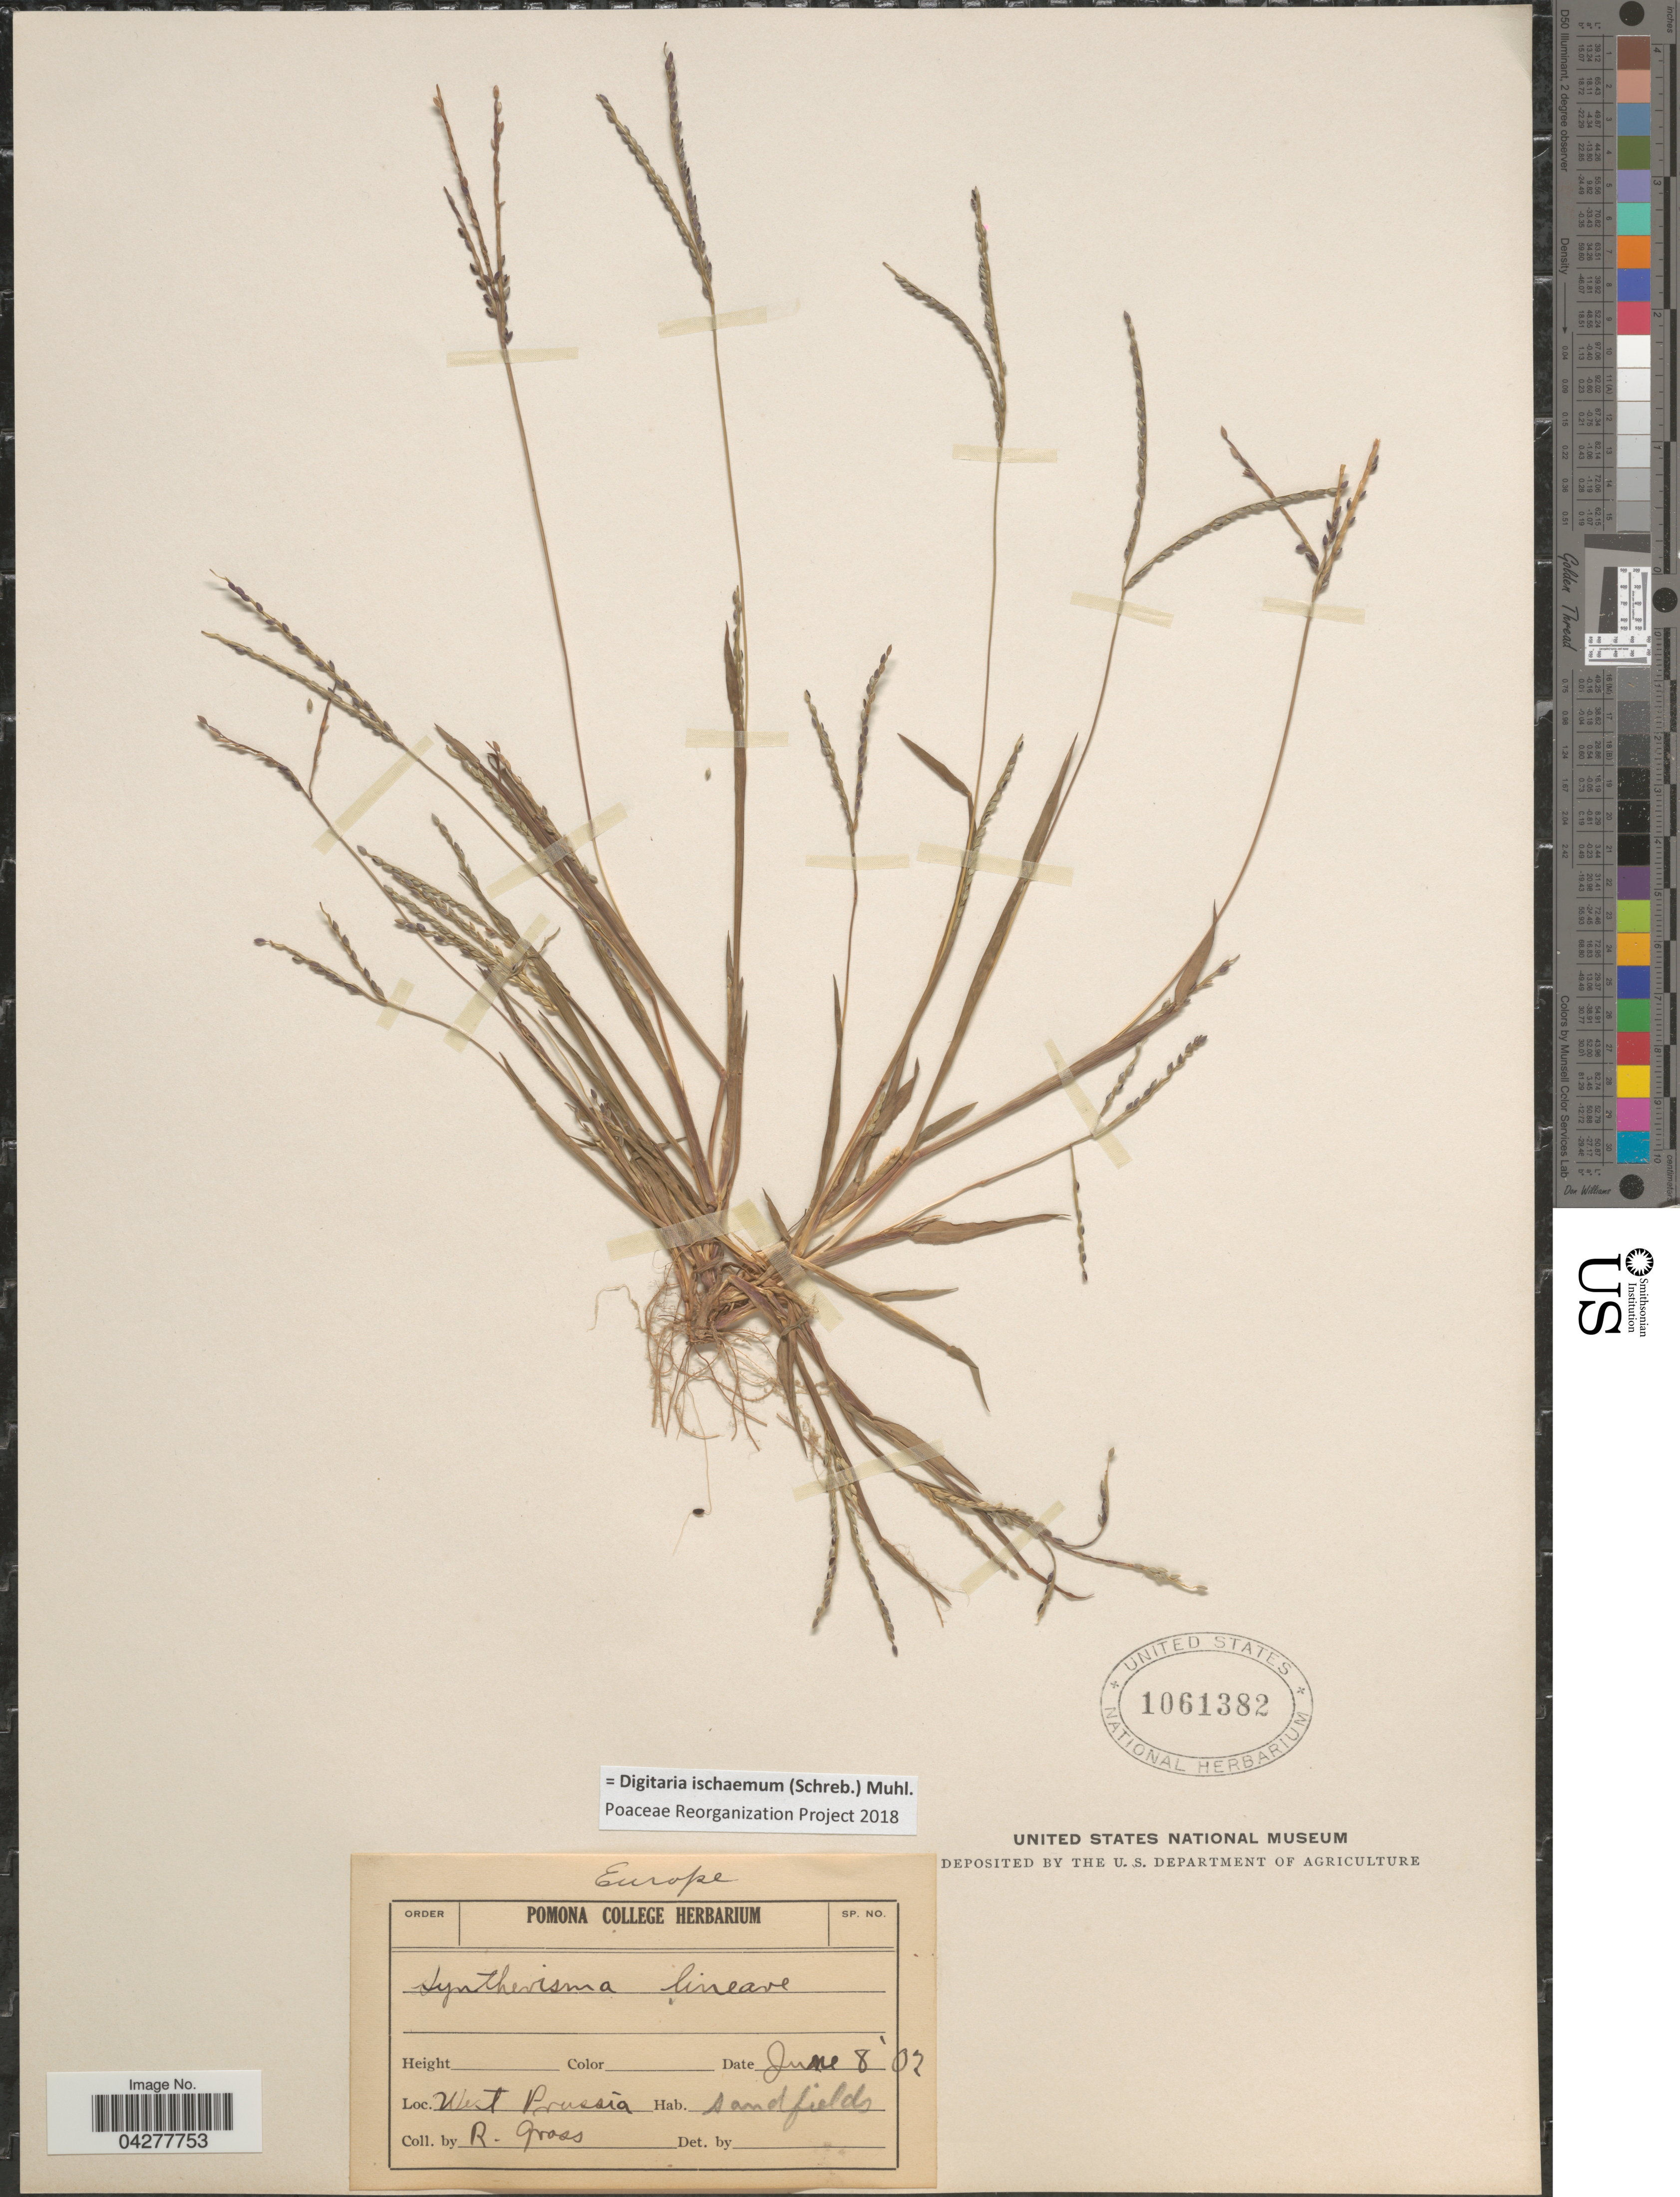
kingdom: Plantae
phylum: Tracheophyta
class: Liliopsida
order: Poales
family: Poaceae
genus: Digitaria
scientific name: Digitaria ischaemum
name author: (Schreber) Schreber ex Muhl.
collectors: R. Gross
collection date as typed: Transcribed d/m/y: 8/6/2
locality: Europe. West Prussia.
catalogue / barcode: US 1061382